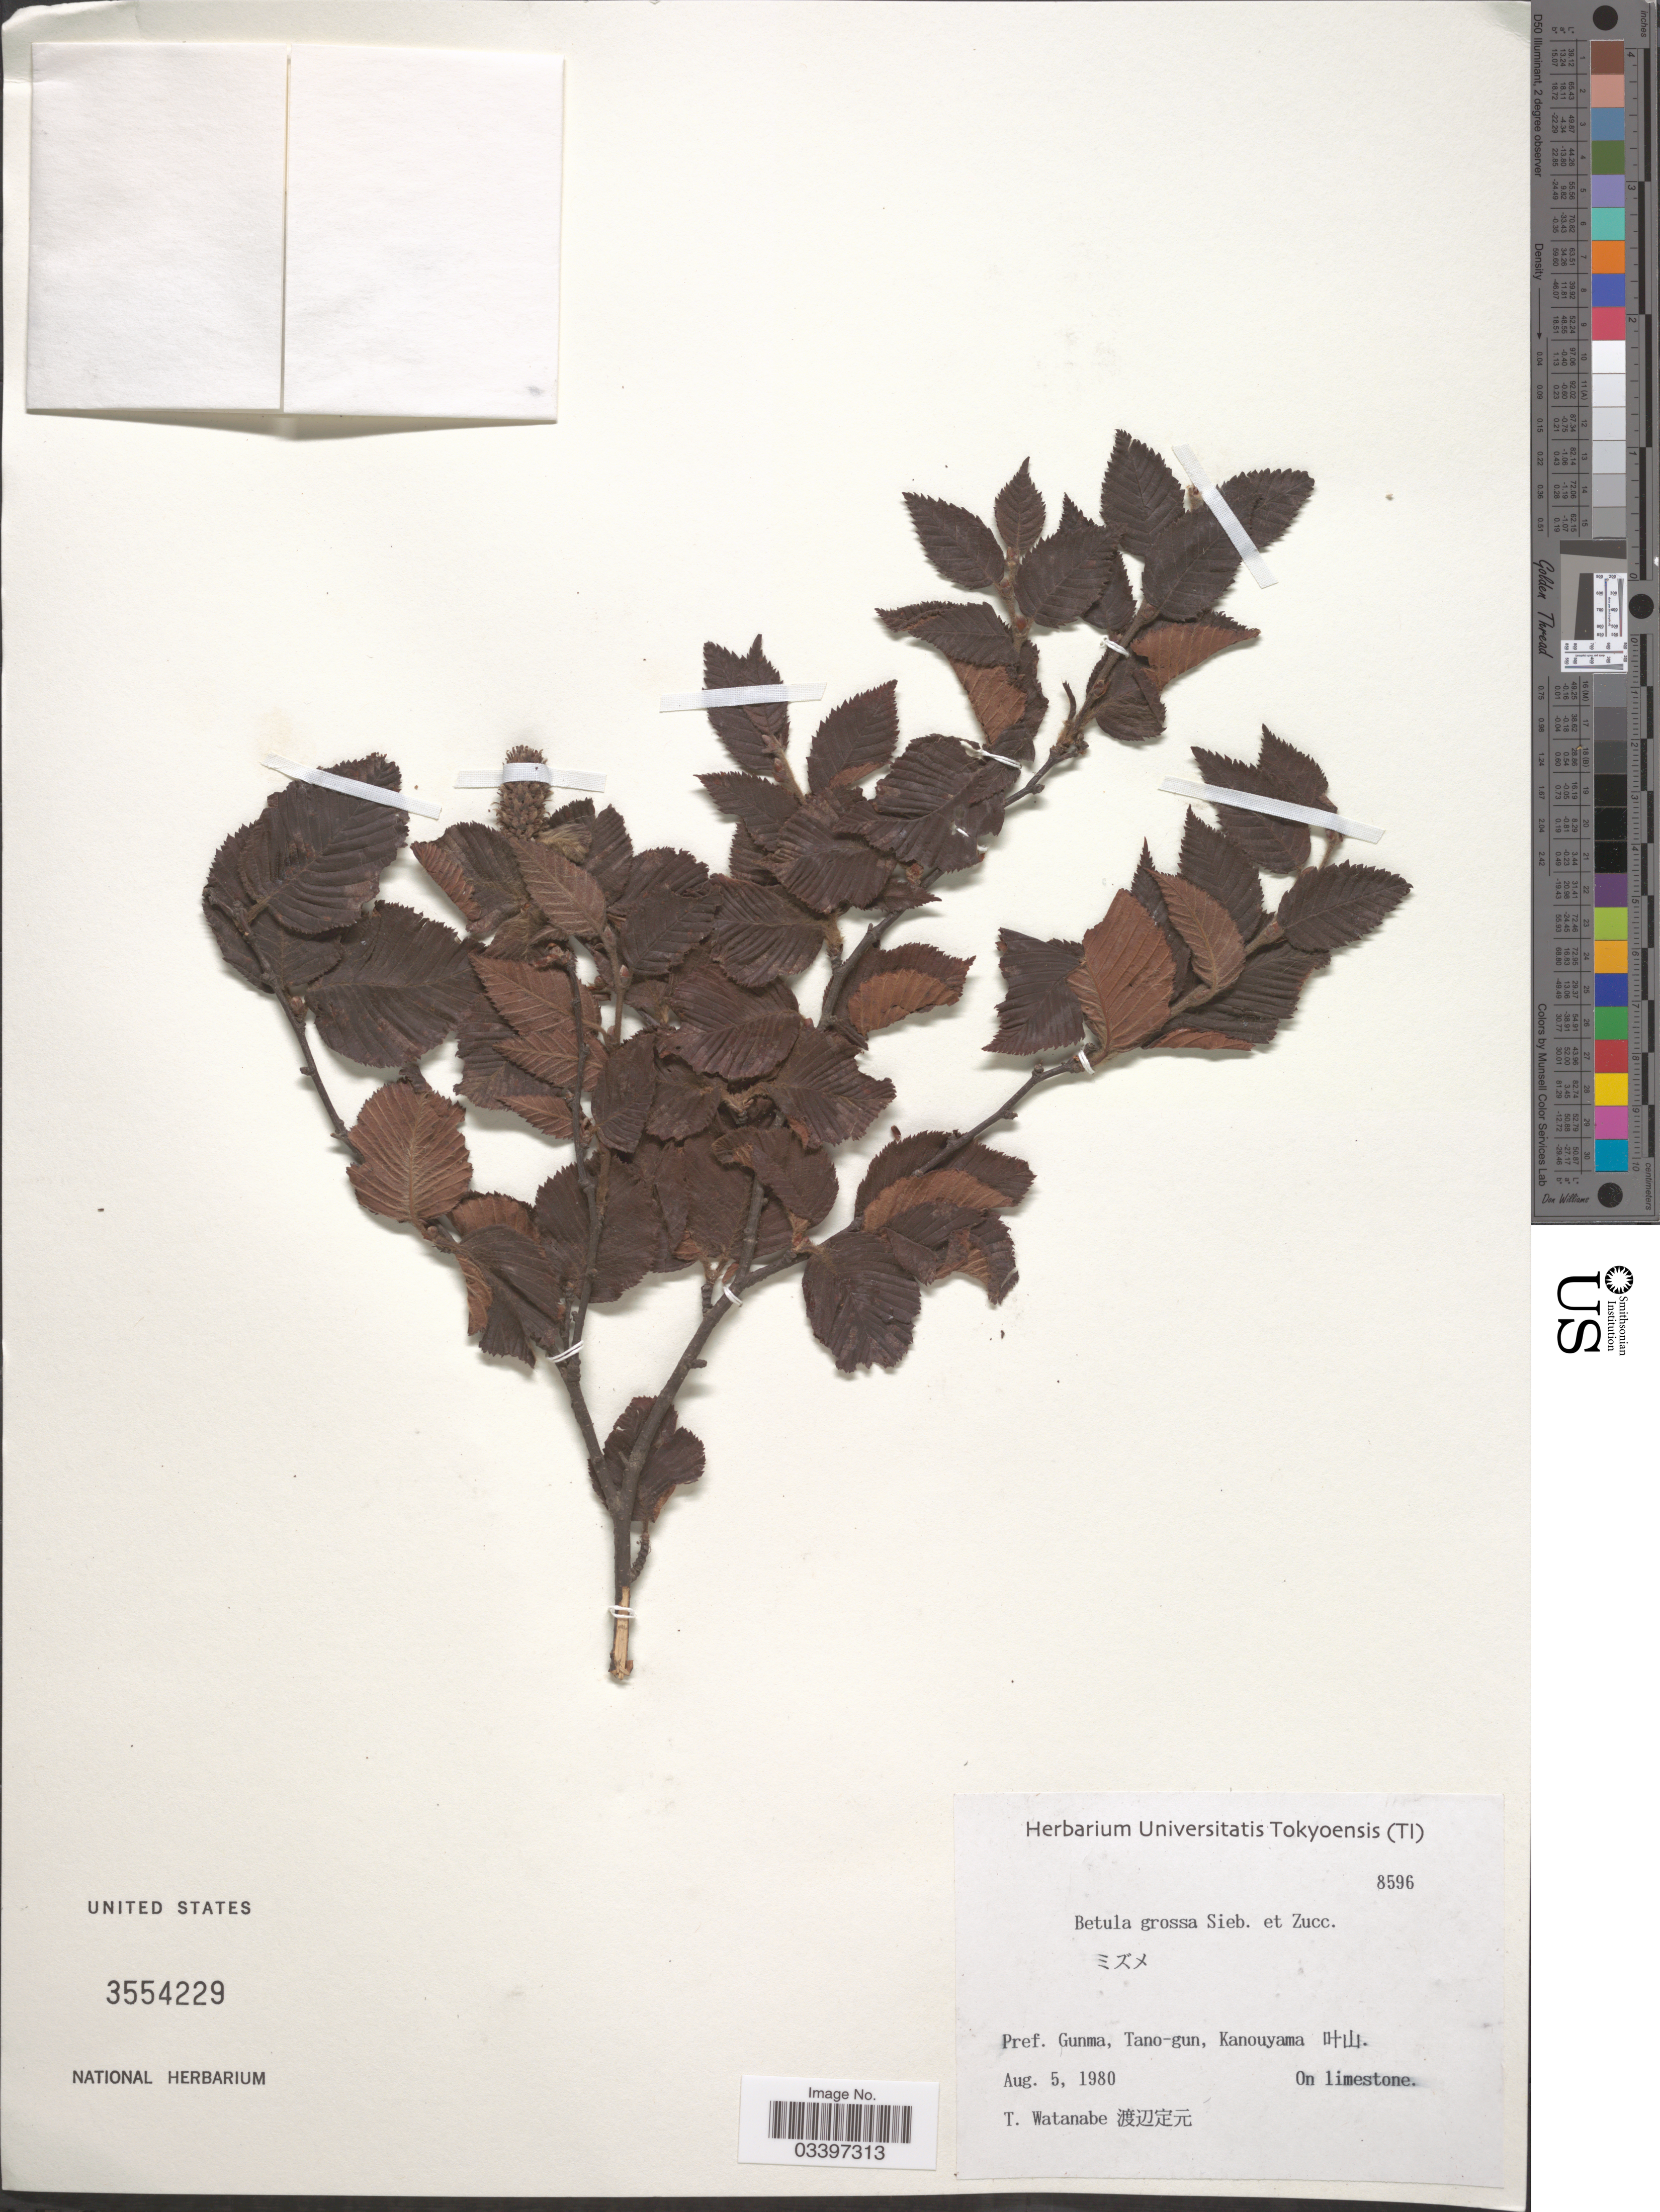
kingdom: Plantae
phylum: Tracheophyta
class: Magnoliopsida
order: Fagales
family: Betulaceae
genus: Betula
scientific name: Betula grossa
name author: Siebold & Zucc.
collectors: T. Watanabe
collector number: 8596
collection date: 1980-08-05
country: Japan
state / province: Gunma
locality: Pref. Gunma, Tano-gun, Kanouyama X.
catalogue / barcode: US 3554229